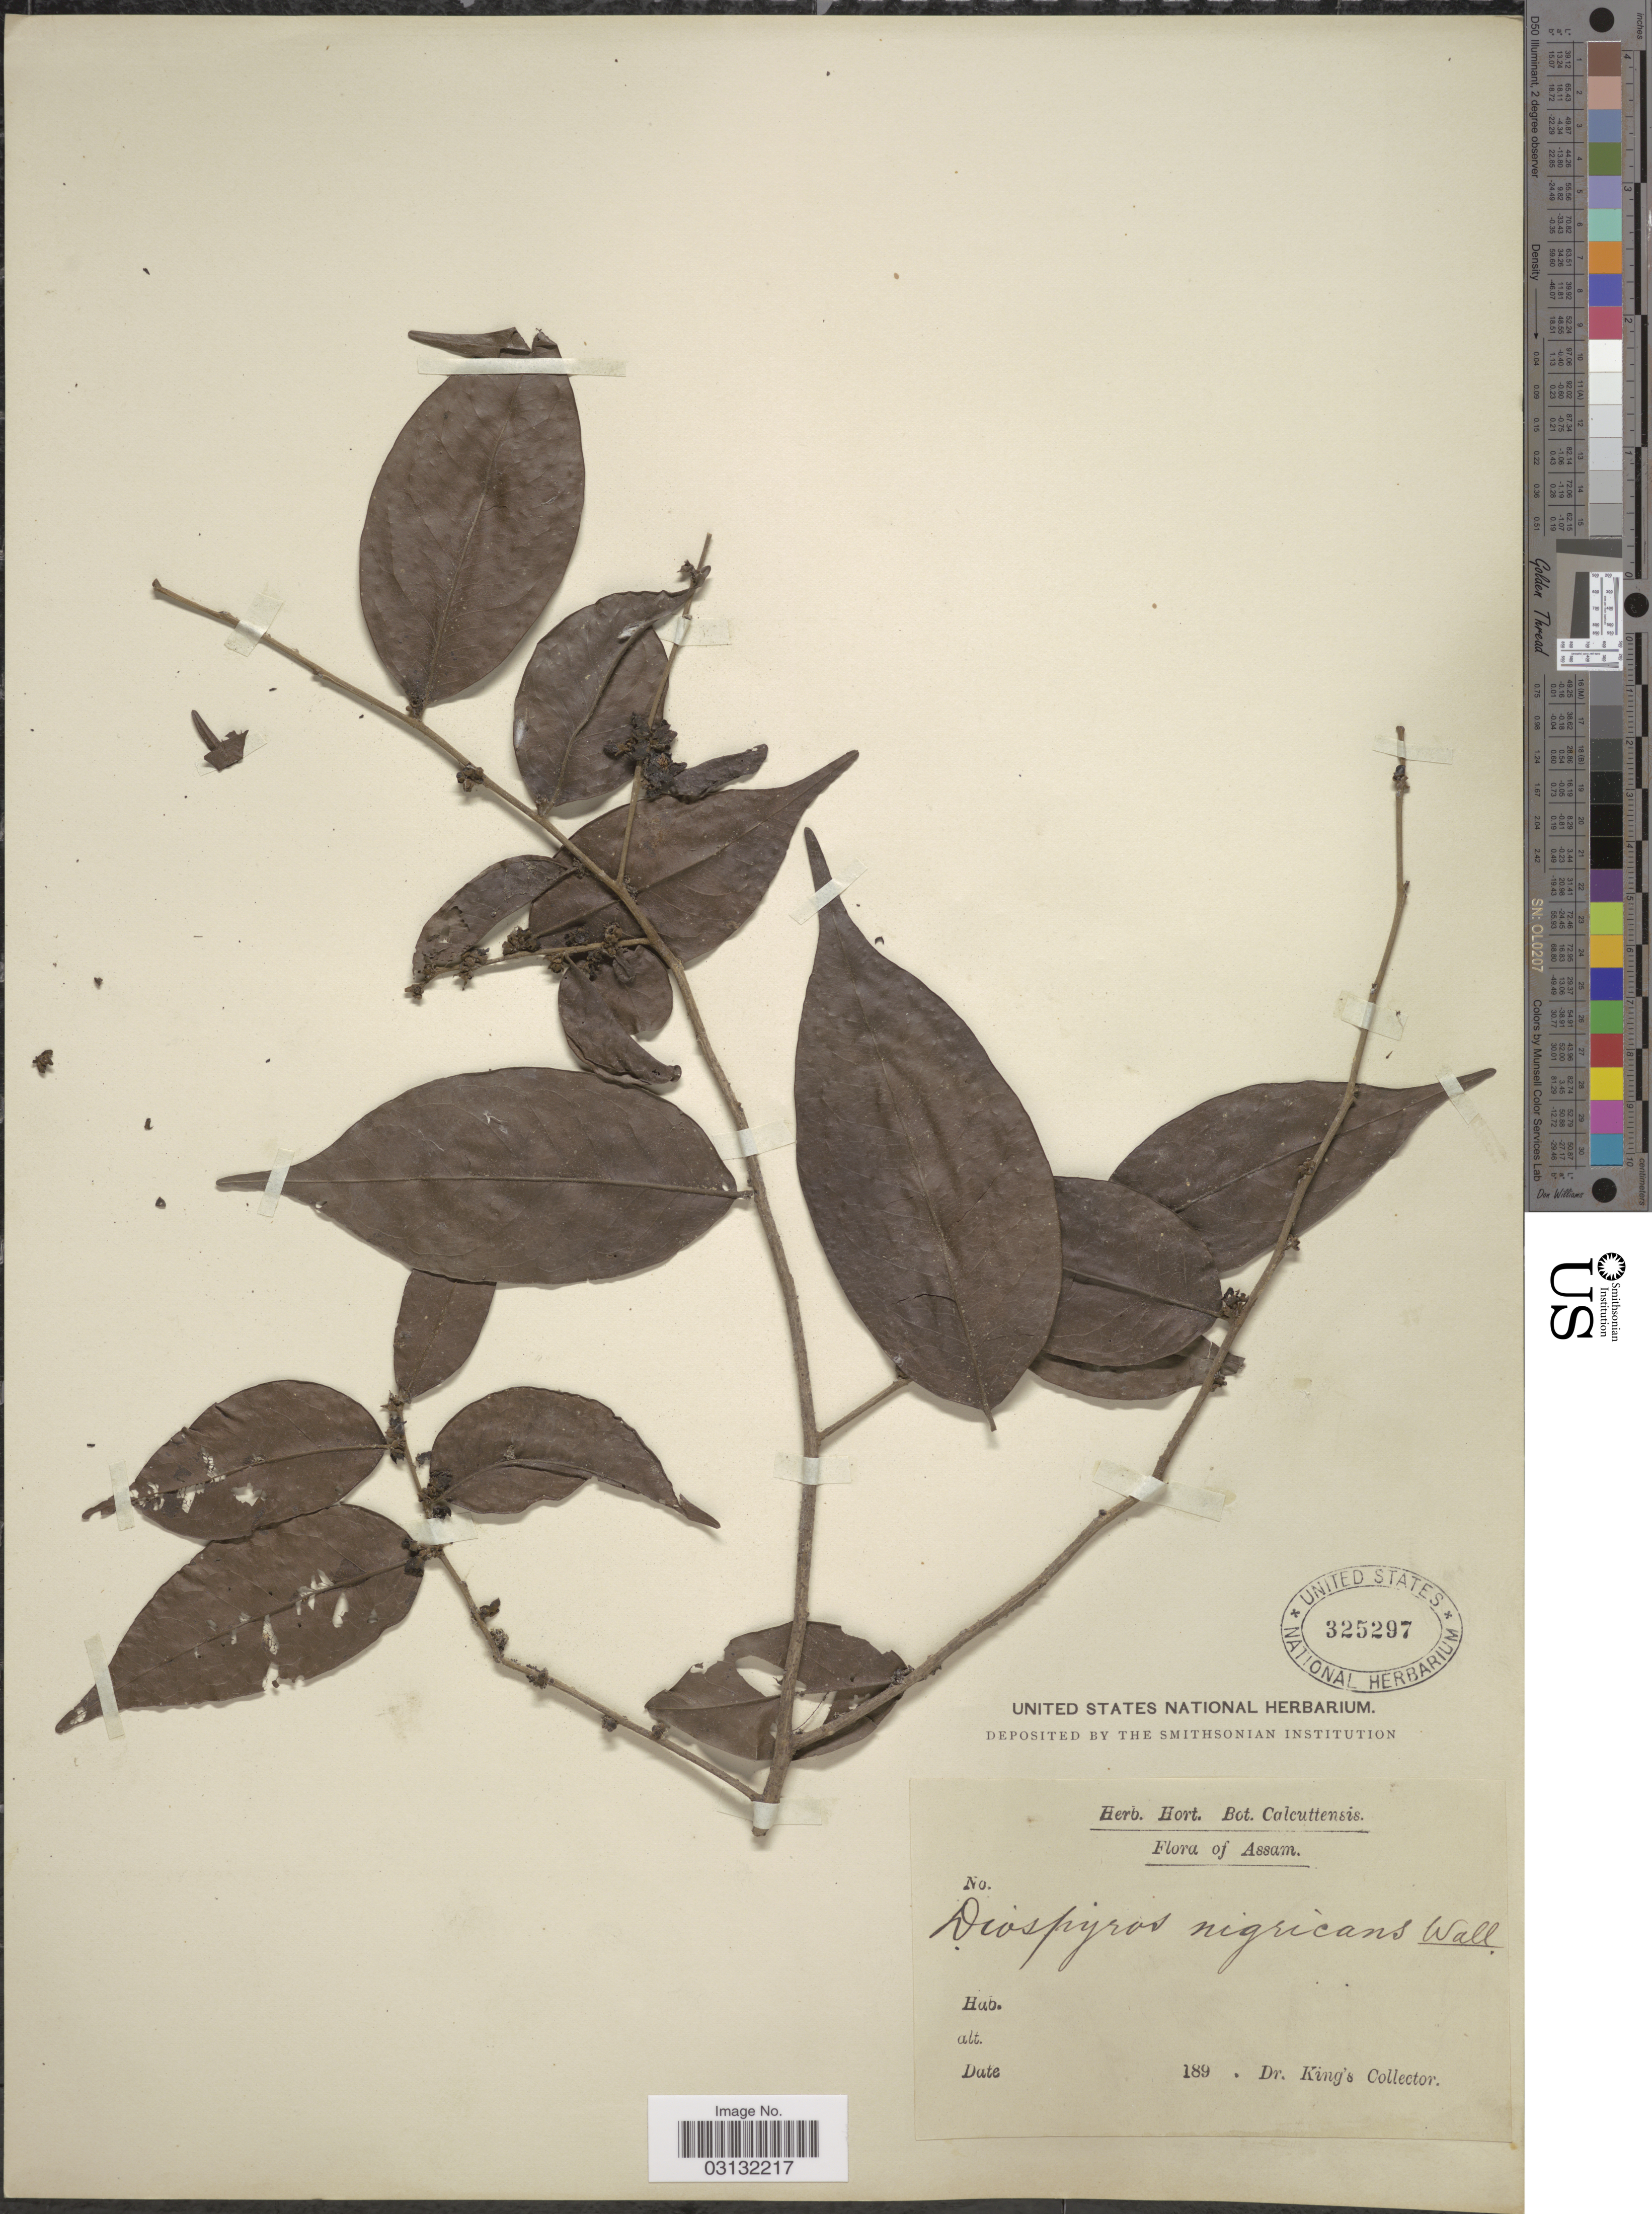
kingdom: Plantae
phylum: Tracheophyta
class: Magnoliopsida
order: Ericales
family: Ebenaceae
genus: Diospyros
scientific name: Diospyros nigricans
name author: Dalzell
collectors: Dr. King's collector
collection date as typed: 189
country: India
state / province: Assam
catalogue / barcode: US 325297